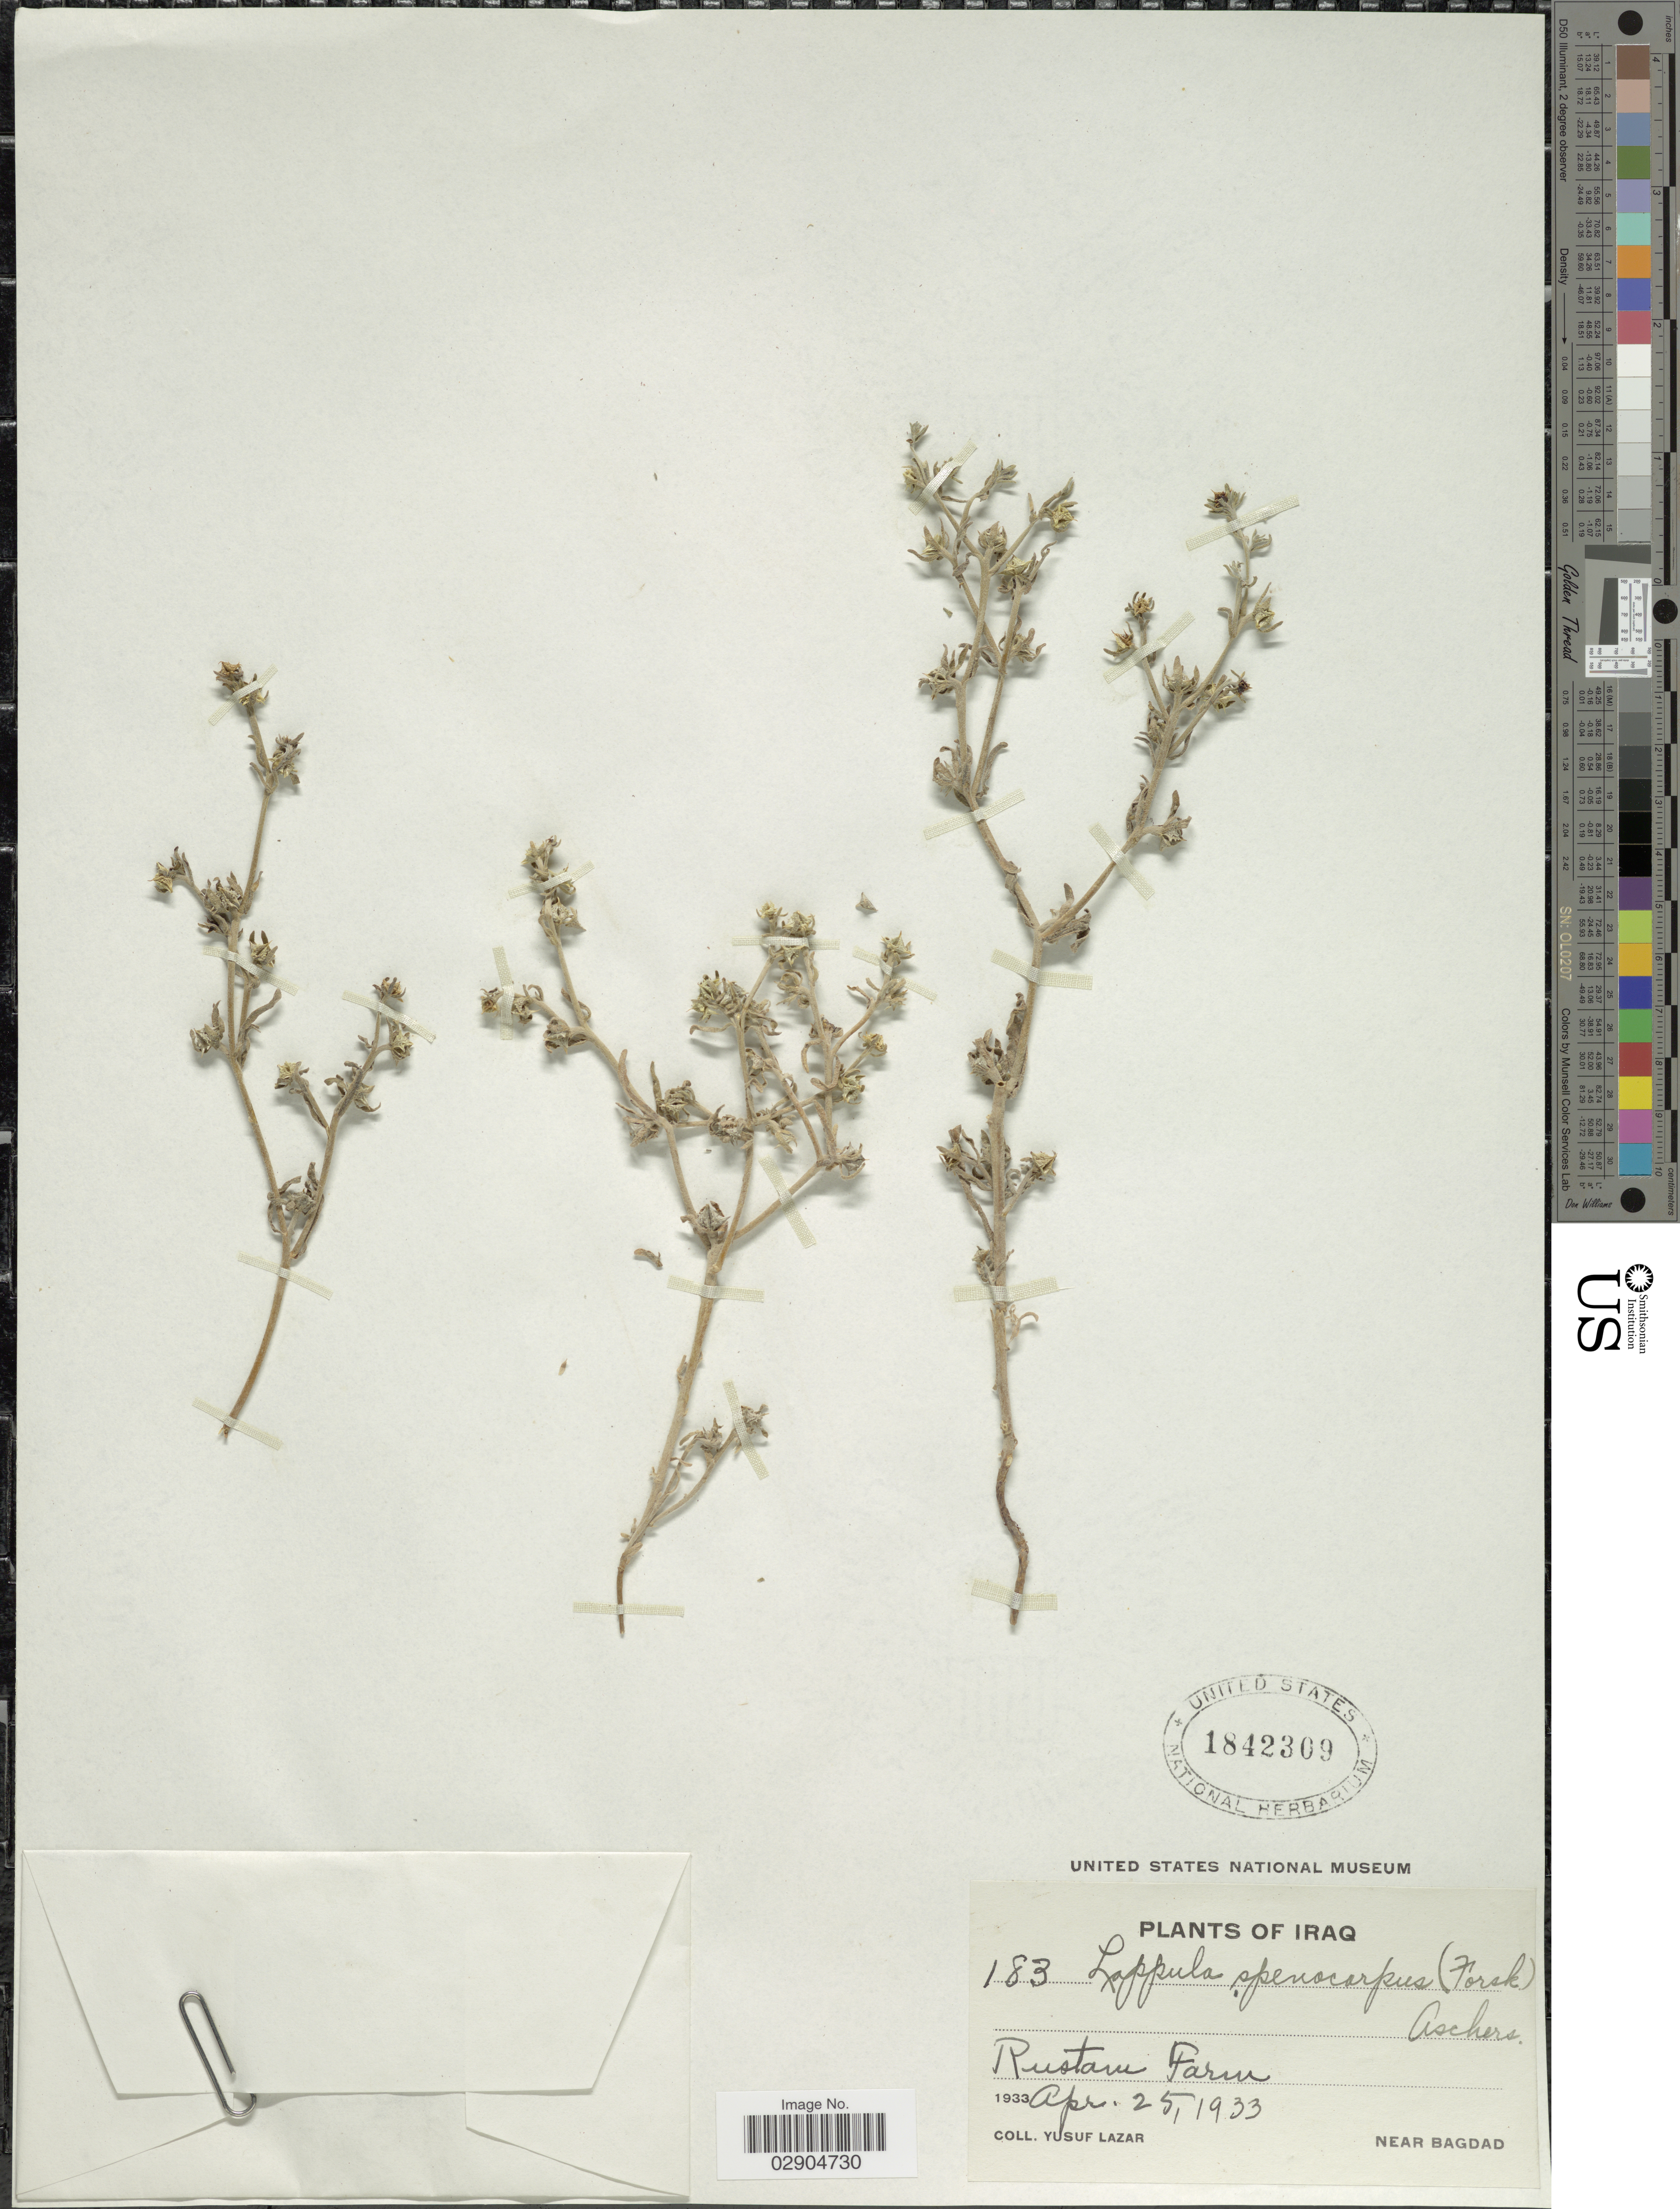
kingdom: Plantae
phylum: Tracheophyta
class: Magnoliopsida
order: Boraginales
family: Boraginaceae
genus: Lappula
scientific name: Lappula spinocarpos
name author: (Forssk.) Asch. ex Kuntze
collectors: Y. Lazar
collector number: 183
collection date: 1933-04-25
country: Iraq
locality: Rustam Farm. Near Bagdad.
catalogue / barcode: US 1842309